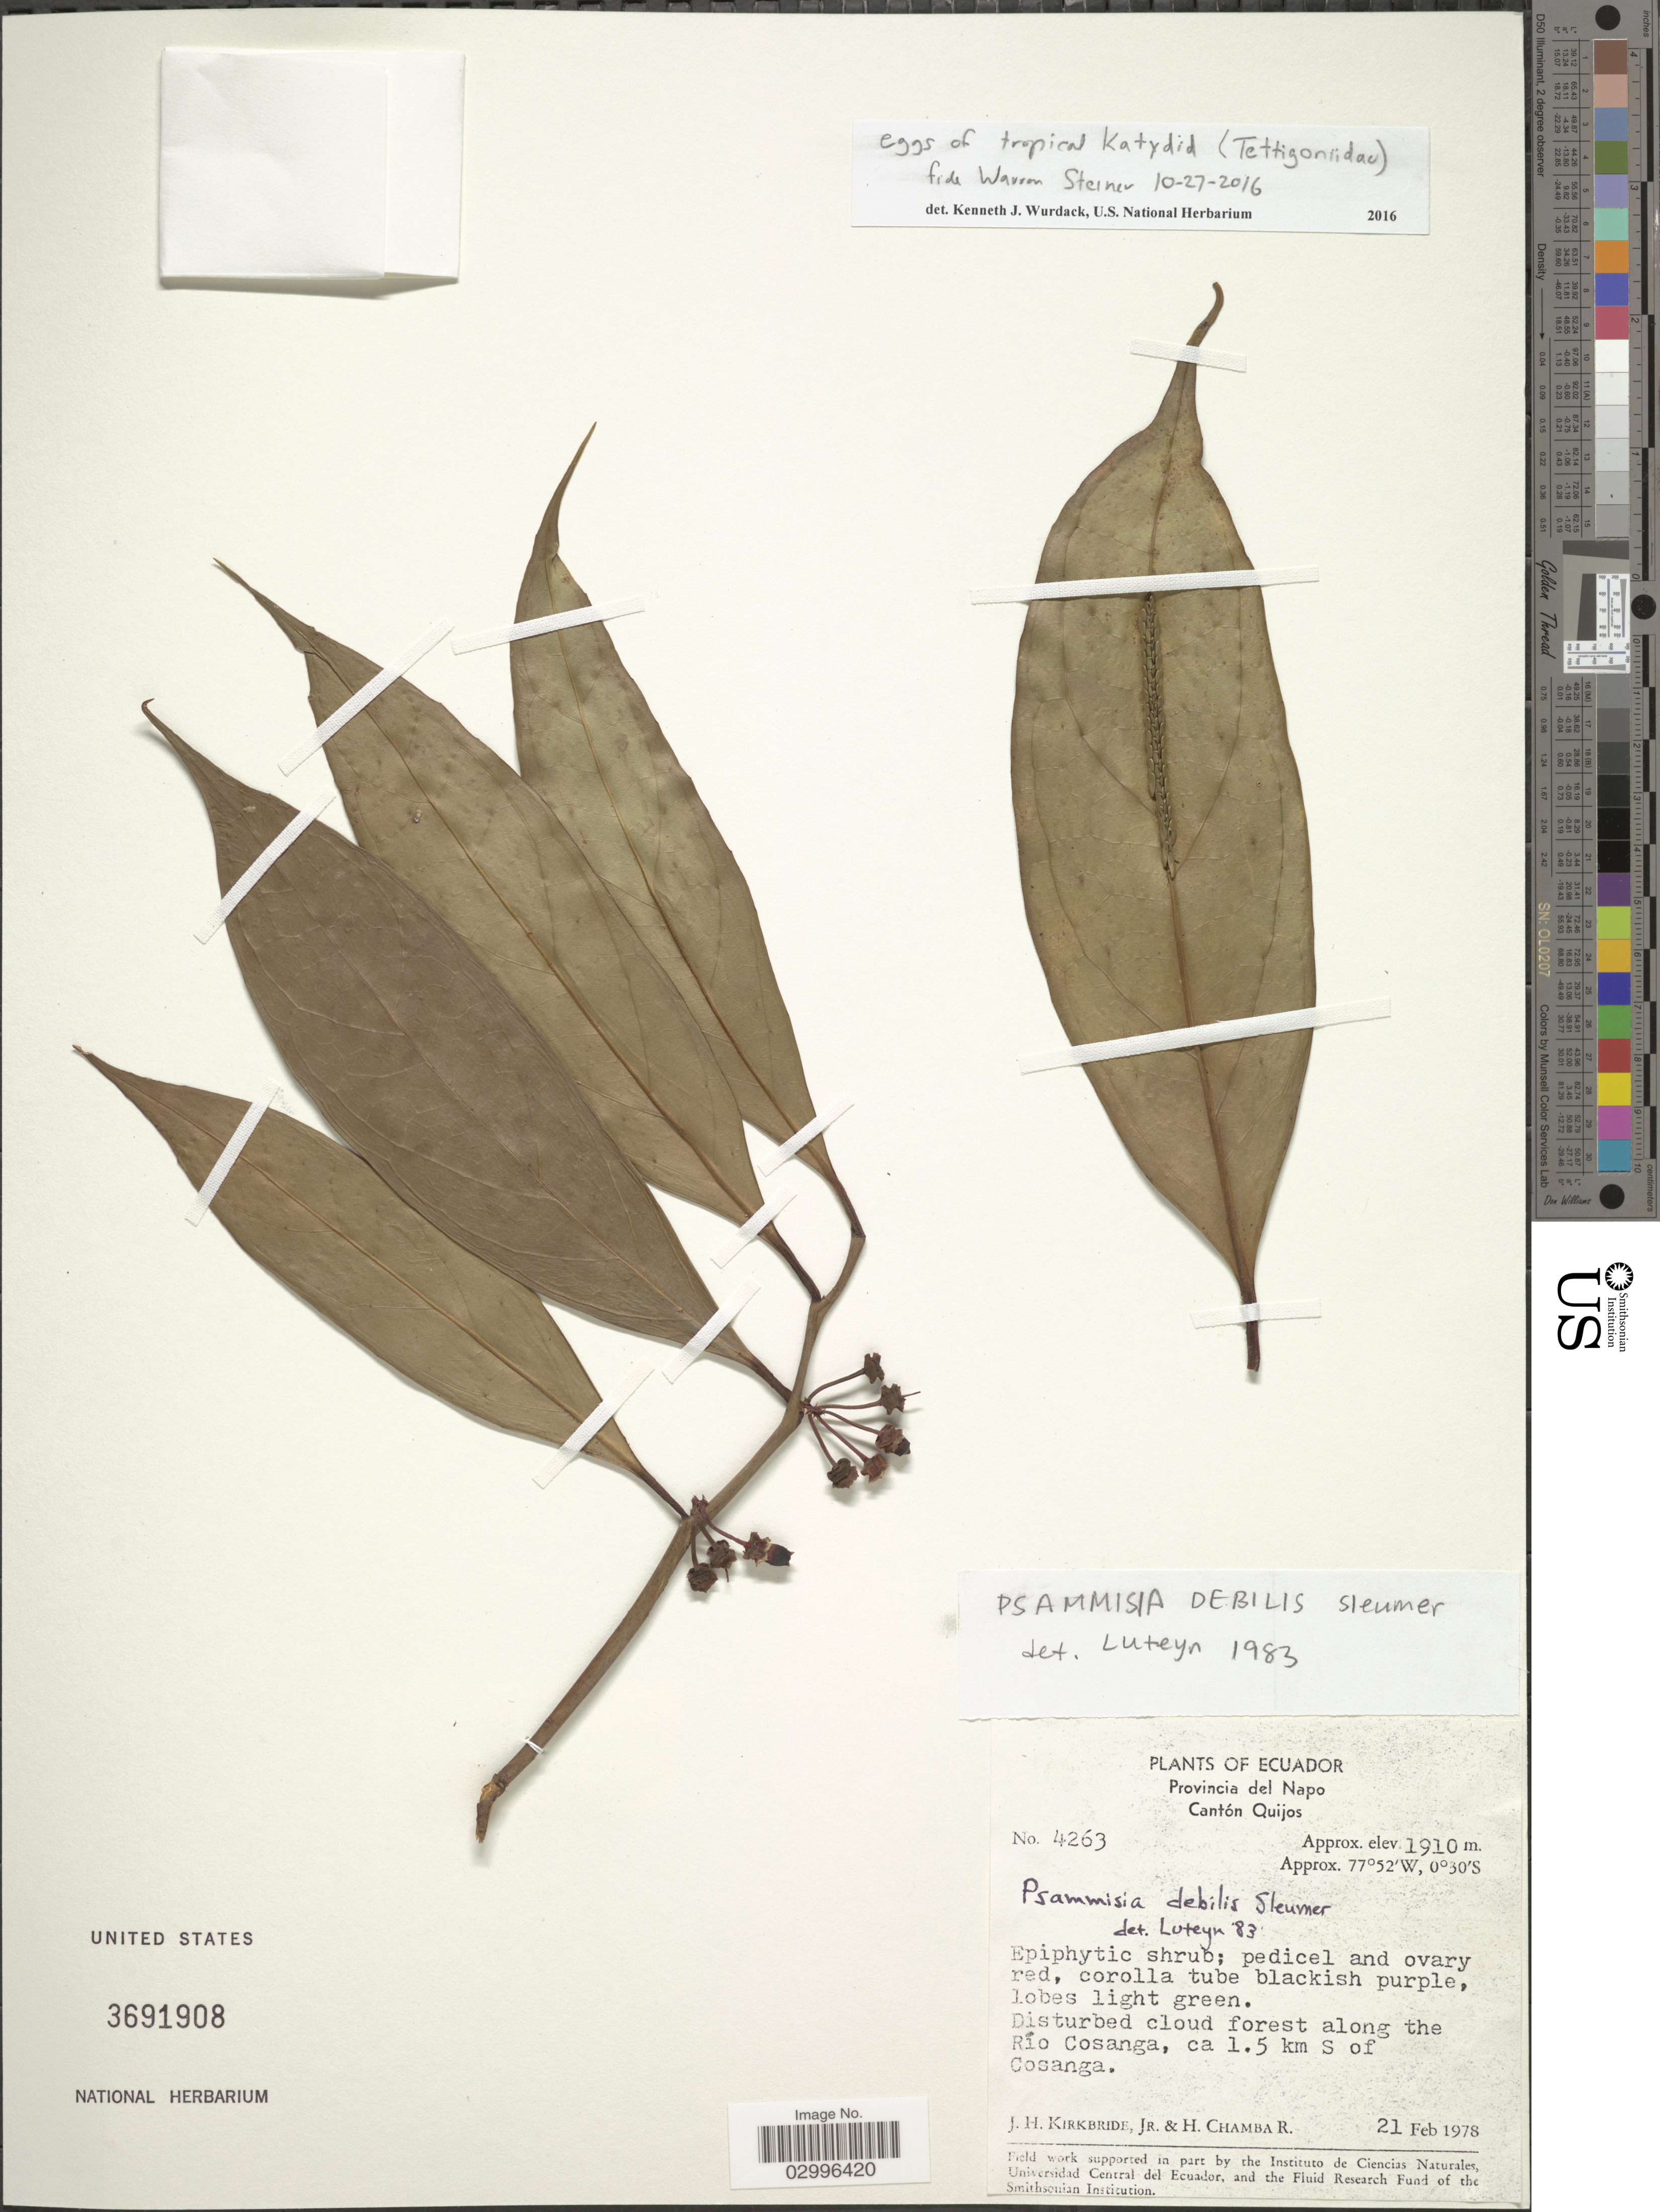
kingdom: Plantae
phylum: Tracheophyta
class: Magnoliopsida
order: Ericales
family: Ericaceae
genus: Psammisia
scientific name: Psammisia debilis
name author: Sleumer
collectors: J. H. Kirkbride & H. Chamba R.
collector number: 4263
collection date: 1978-02-21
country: Ecuador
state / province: Napo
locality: Cantón Quijos. Disturbed cloud forest along the Río Cosangam ca 1.5 km S of Cosanga.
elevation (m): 1910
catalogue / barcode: US 3691908